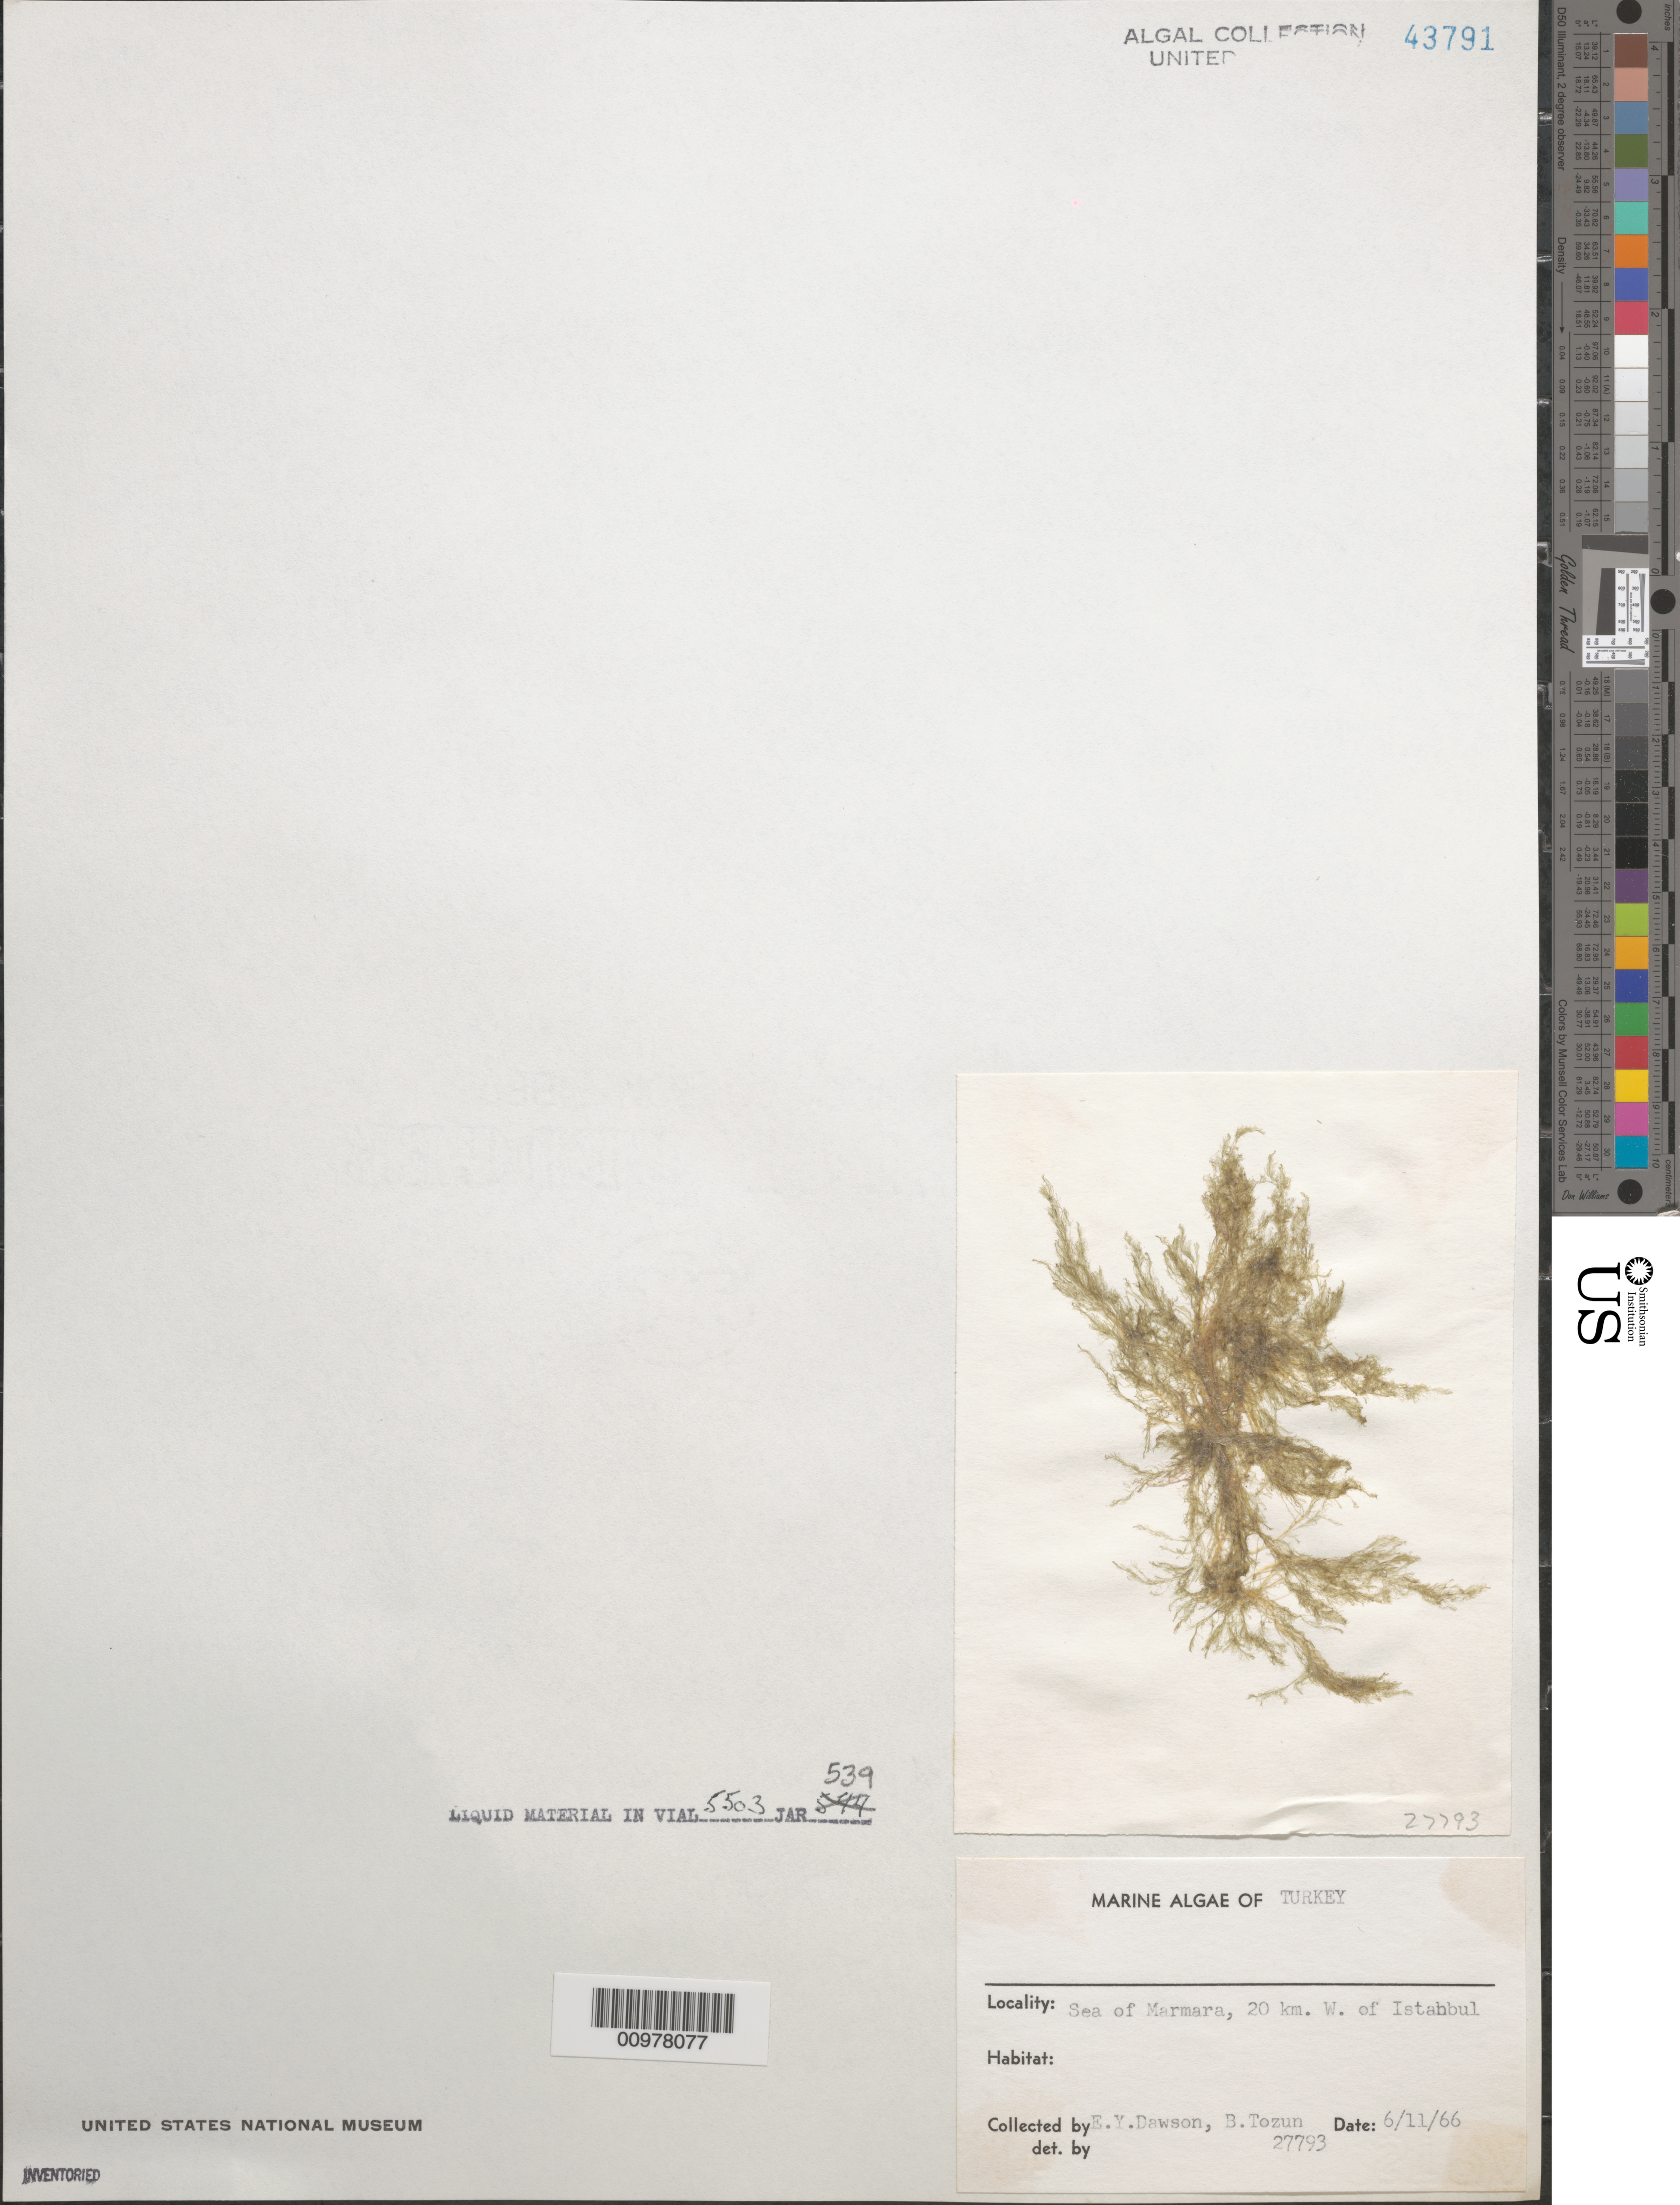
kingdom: Plantae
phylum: Chlorophyta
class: Ulvophyceae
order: Cladophorales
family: Cladophoraceae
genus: Cladophora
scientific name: Cladophora sp.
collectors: E. Y. Dawson & B. Tozun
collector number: EYD 27793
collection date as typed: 11 Jun 1966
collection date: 1966-06-11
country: Turkey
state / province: Istanbul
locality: Sea of Marmara, 20 km west of Istanbul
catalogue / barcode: US 43791